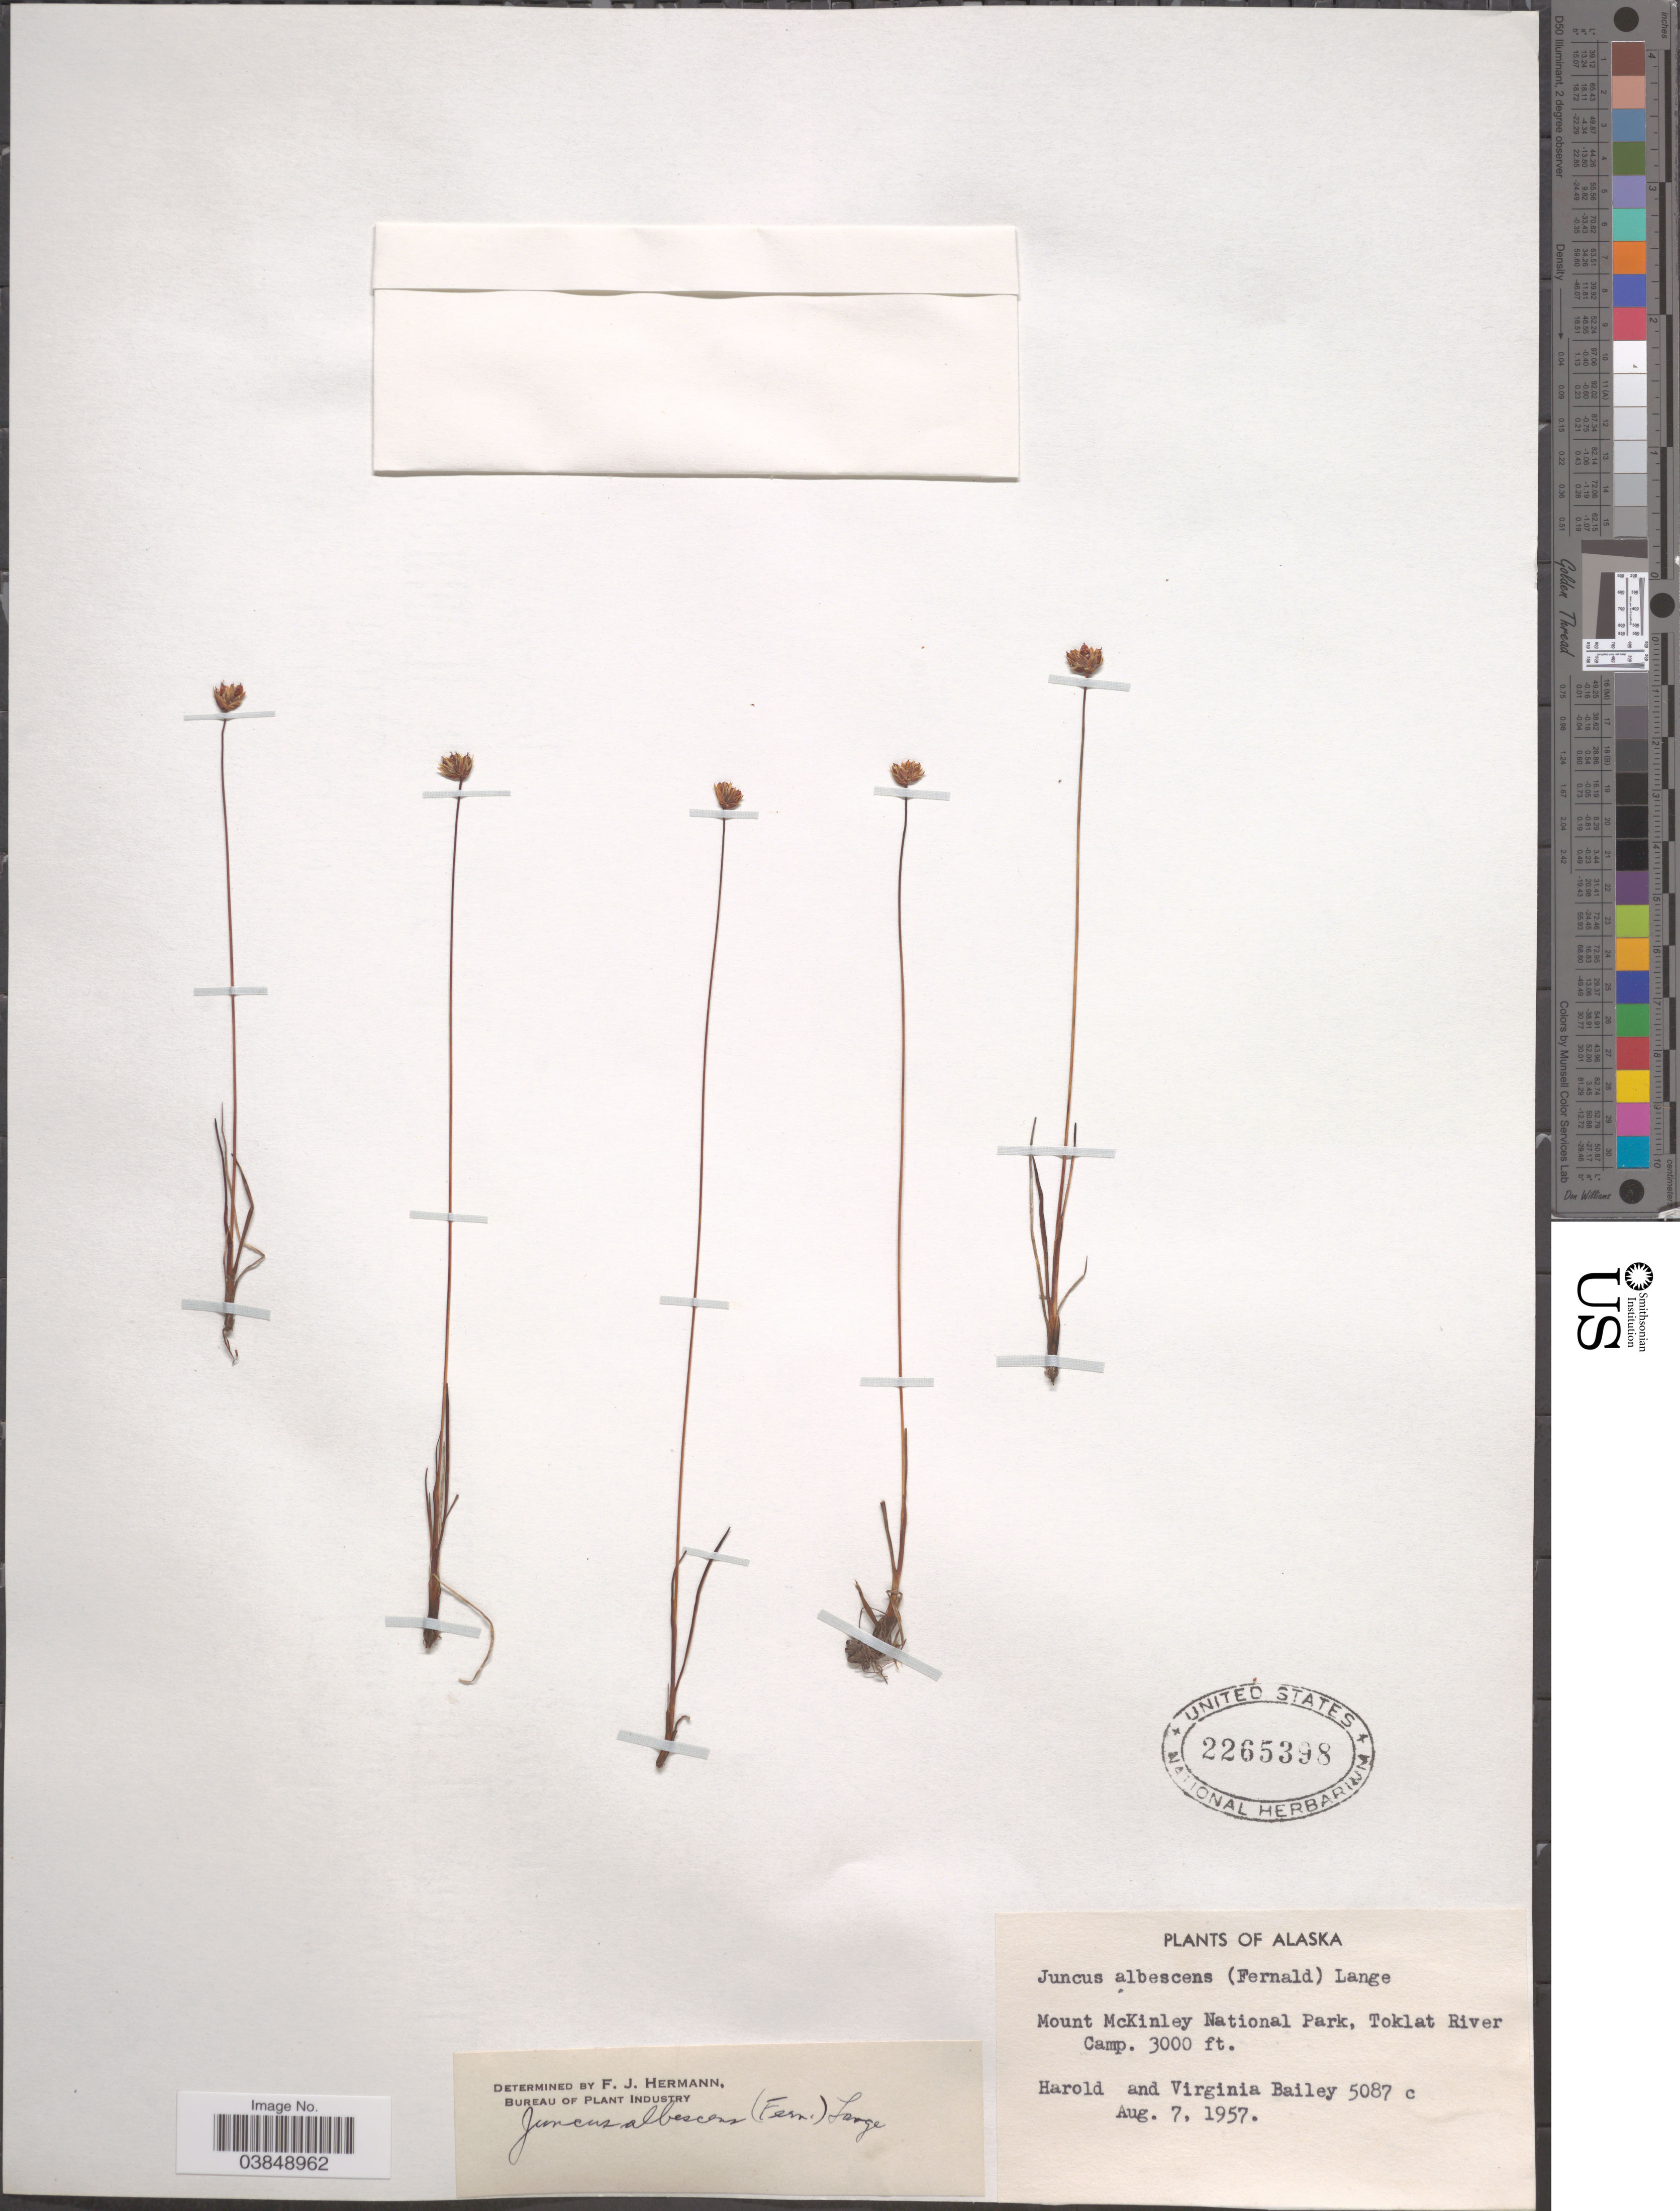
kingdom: Plantae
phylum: Tracheophyta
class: Liliopsida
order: Poales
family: Juncaceae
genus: Juncus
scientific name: Juncus albescens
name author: Fernald & Lange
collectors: H. Bailey & V. L. Bailey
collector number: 5087 c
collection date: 1957-08-07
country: United States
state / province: Alaska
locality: Mount McKinley National Park, Toklat River Camp.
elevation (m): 914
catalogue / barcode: US 2265398